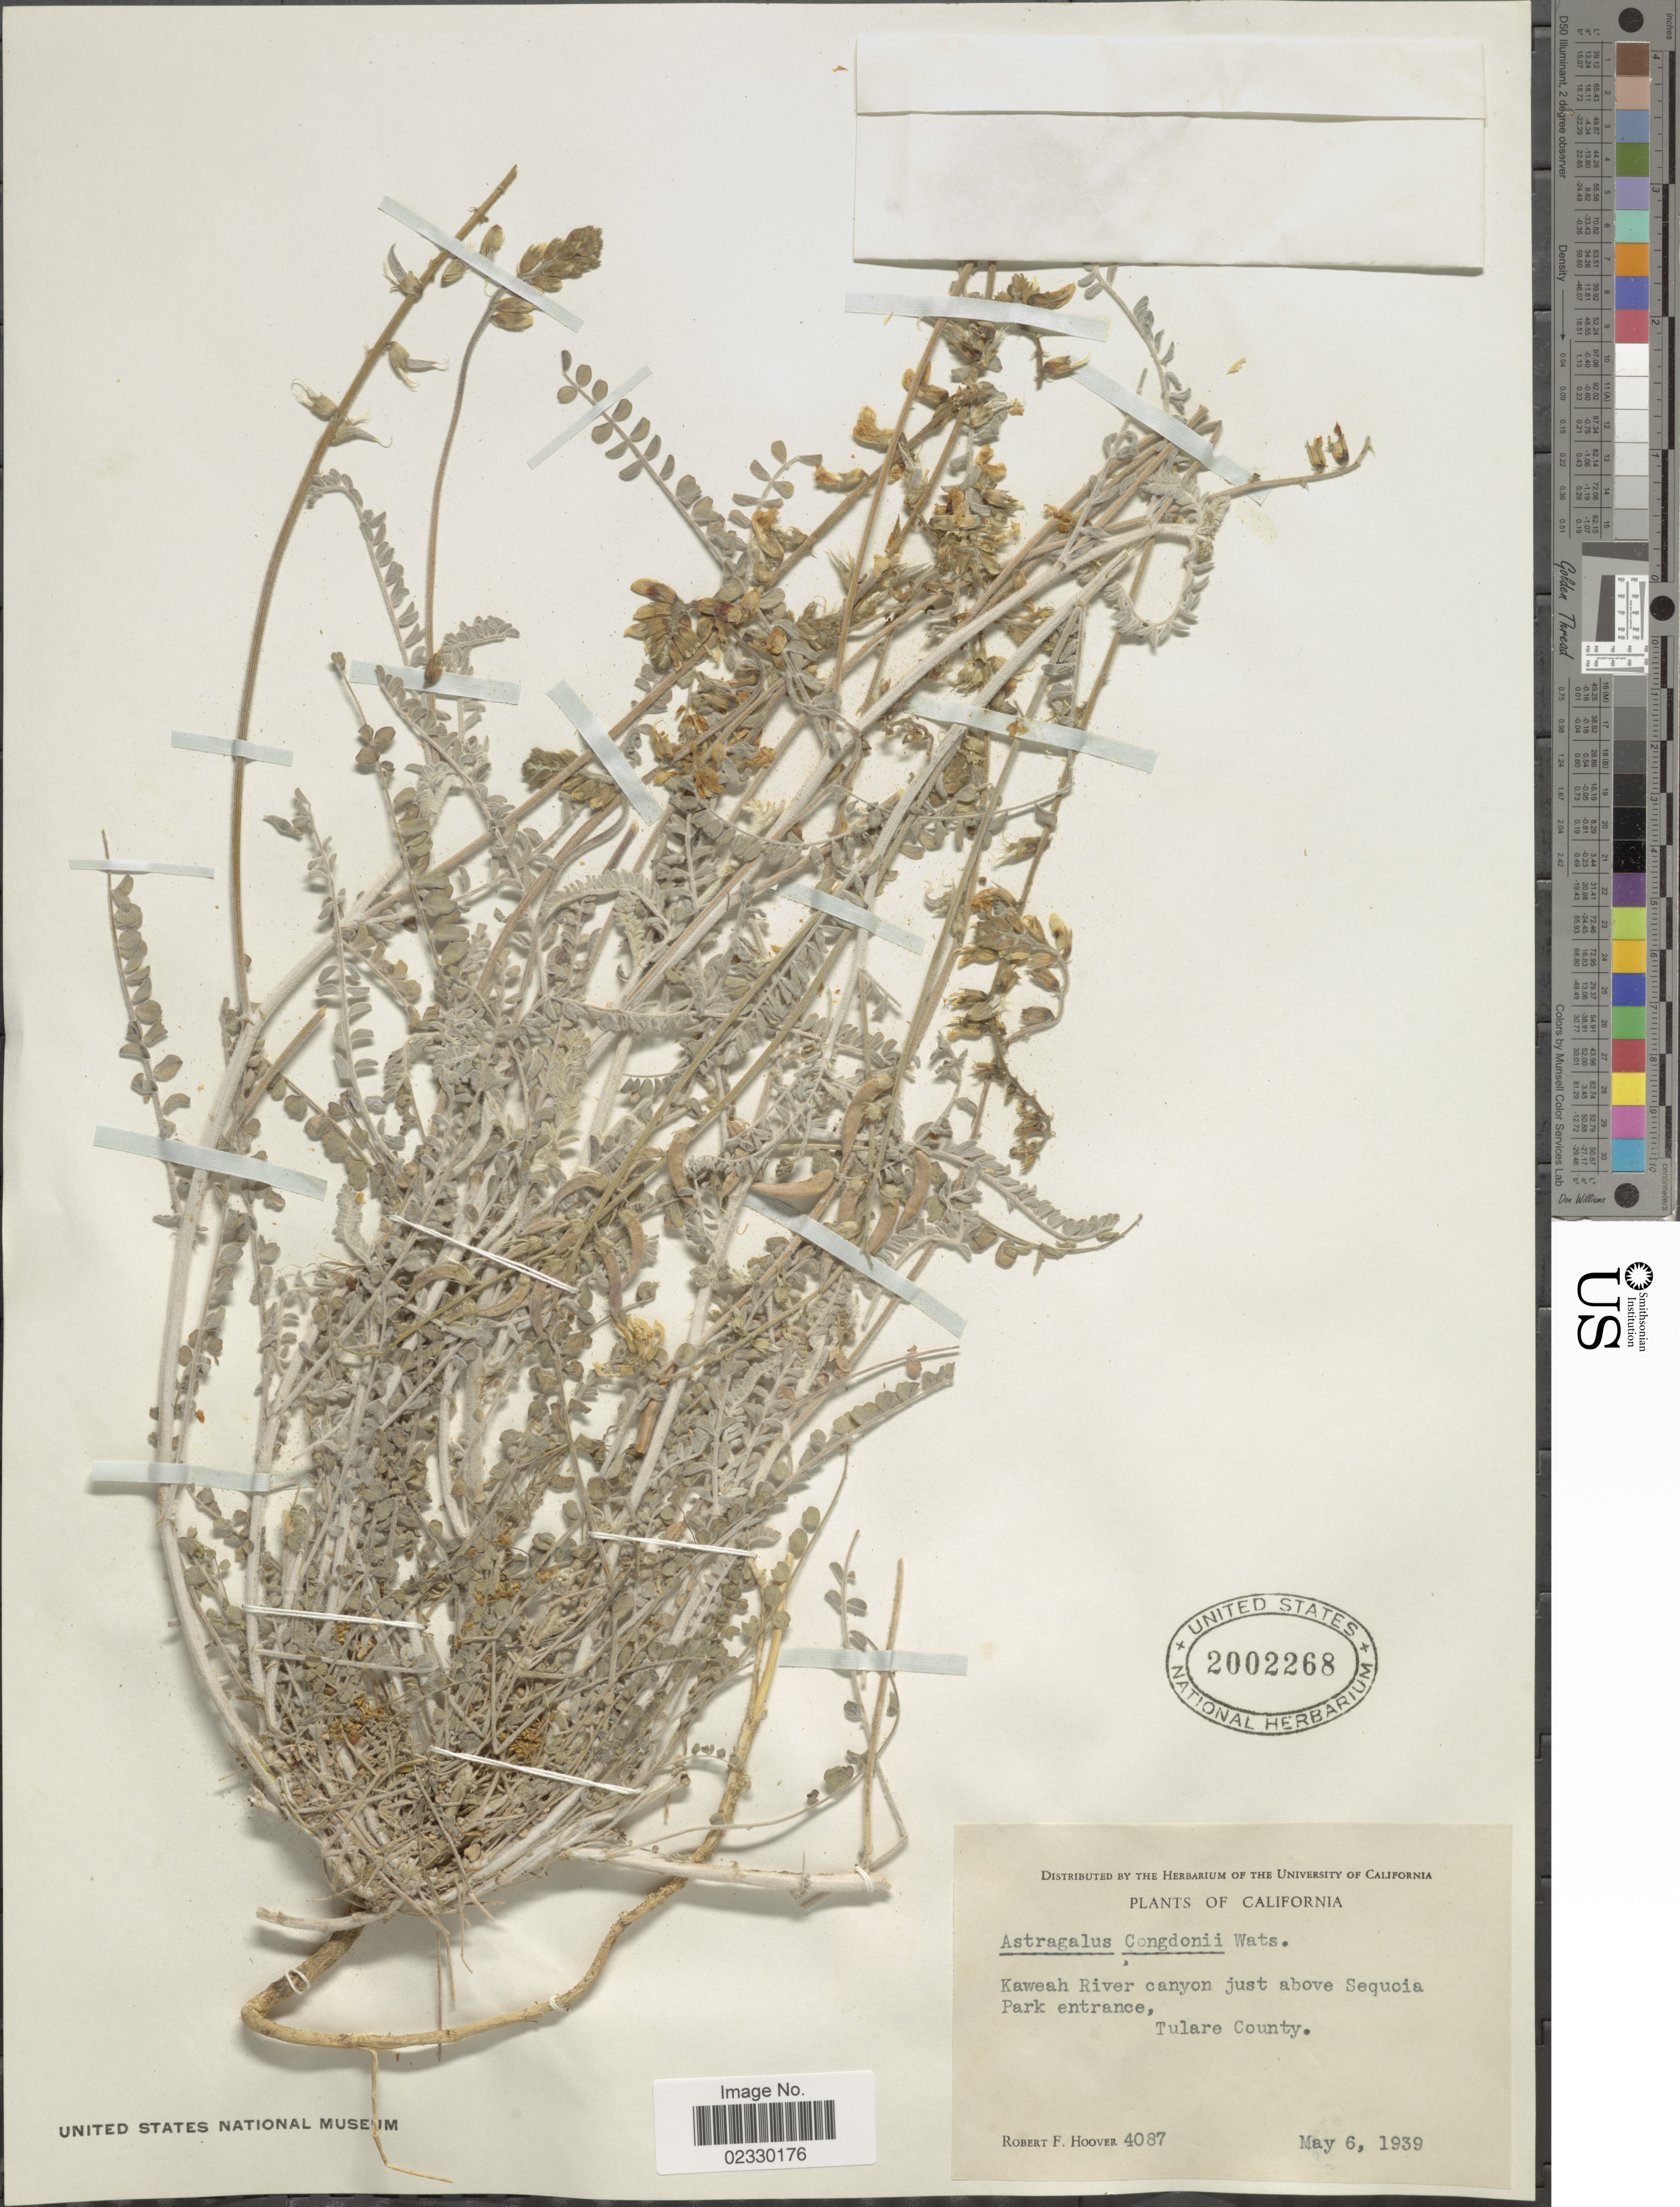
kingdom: Plantae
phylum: Tracheophyta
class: Magnoliopsida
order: Fabales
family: Fabaceae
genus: Astragalus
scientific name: Astragalus congdonii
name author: S. Watson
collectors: R. F. Hoover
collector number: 4087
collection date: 1939-05-06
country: United States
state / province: California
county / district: Tulare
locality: Kaweah River canyon just above Sequoia Park entrance, Tulare County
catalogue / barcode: US 2002268